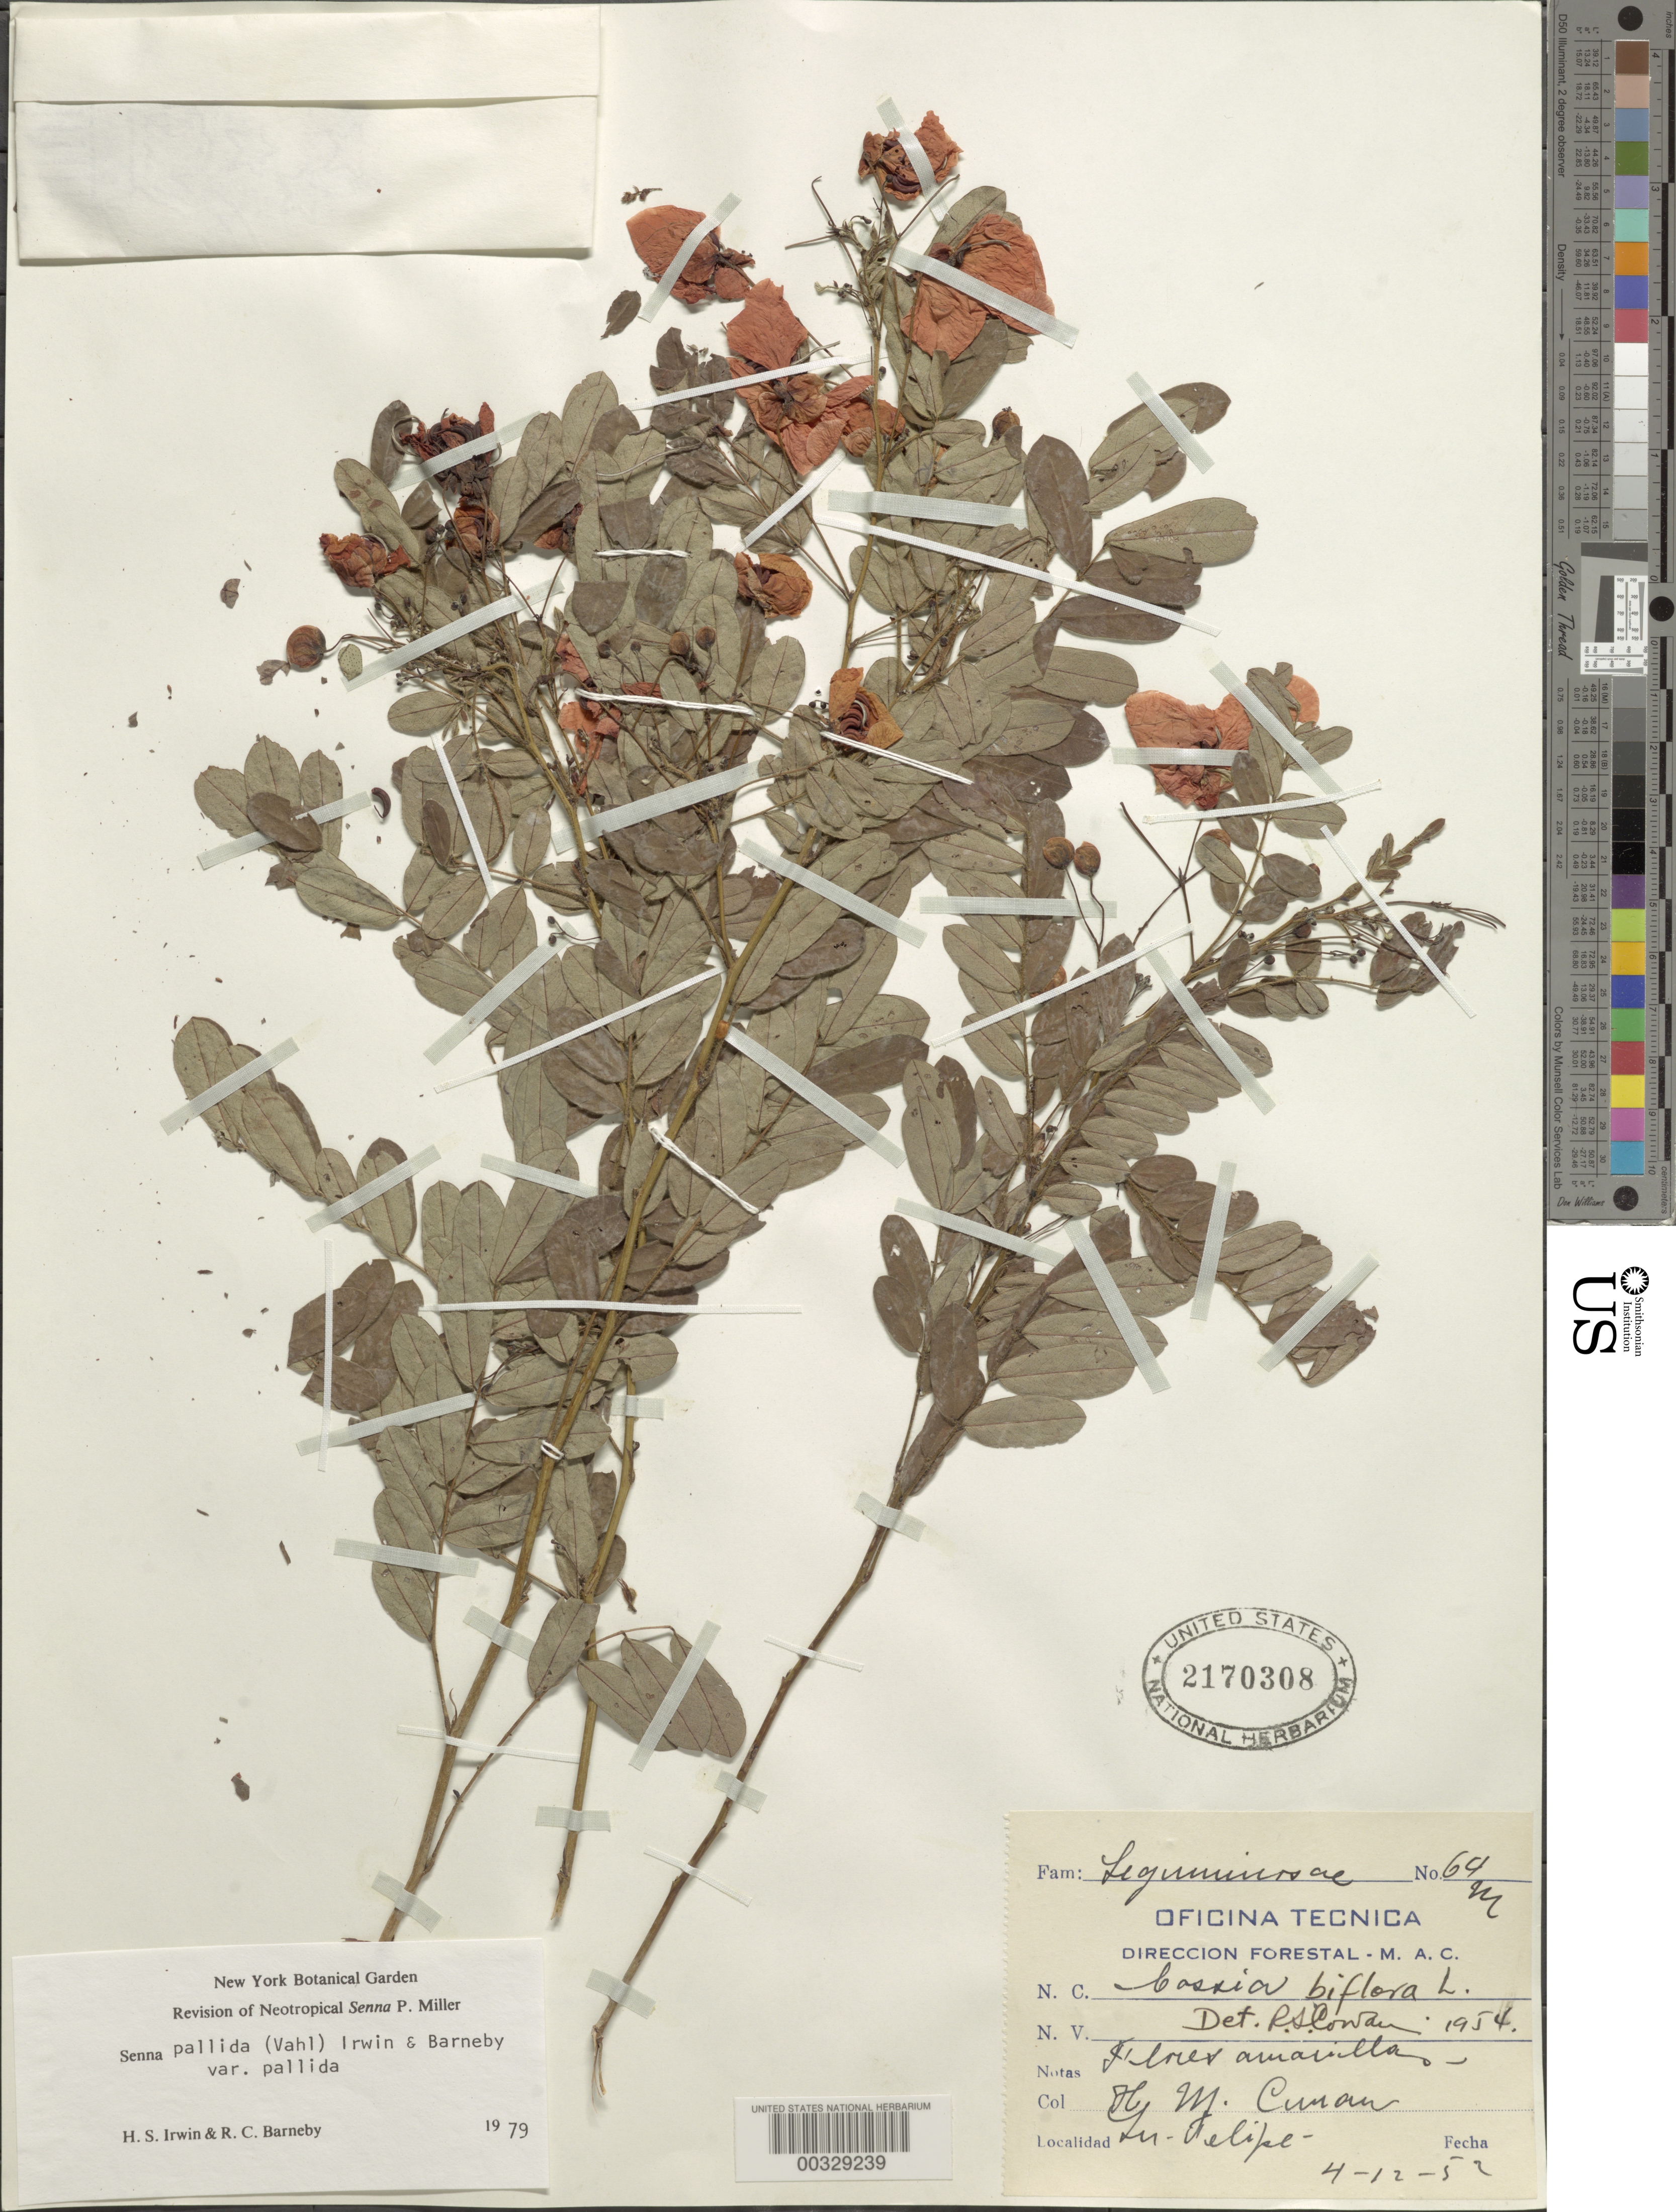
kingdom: Plantae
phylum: Tracheophyta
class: Magnoliopsida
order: Fabales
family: Fabaceae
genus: Senna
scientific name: Senna pallida var. pallida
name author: (Vahl) H.S. Irwin & Barneby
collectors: H. Cunan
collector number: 64m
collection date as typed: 04 Dec 1952 or 12 Apr 1952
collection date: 1952-04-12 or 1952-12-04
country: Mexico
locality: In felipe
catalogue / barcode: US 2170308